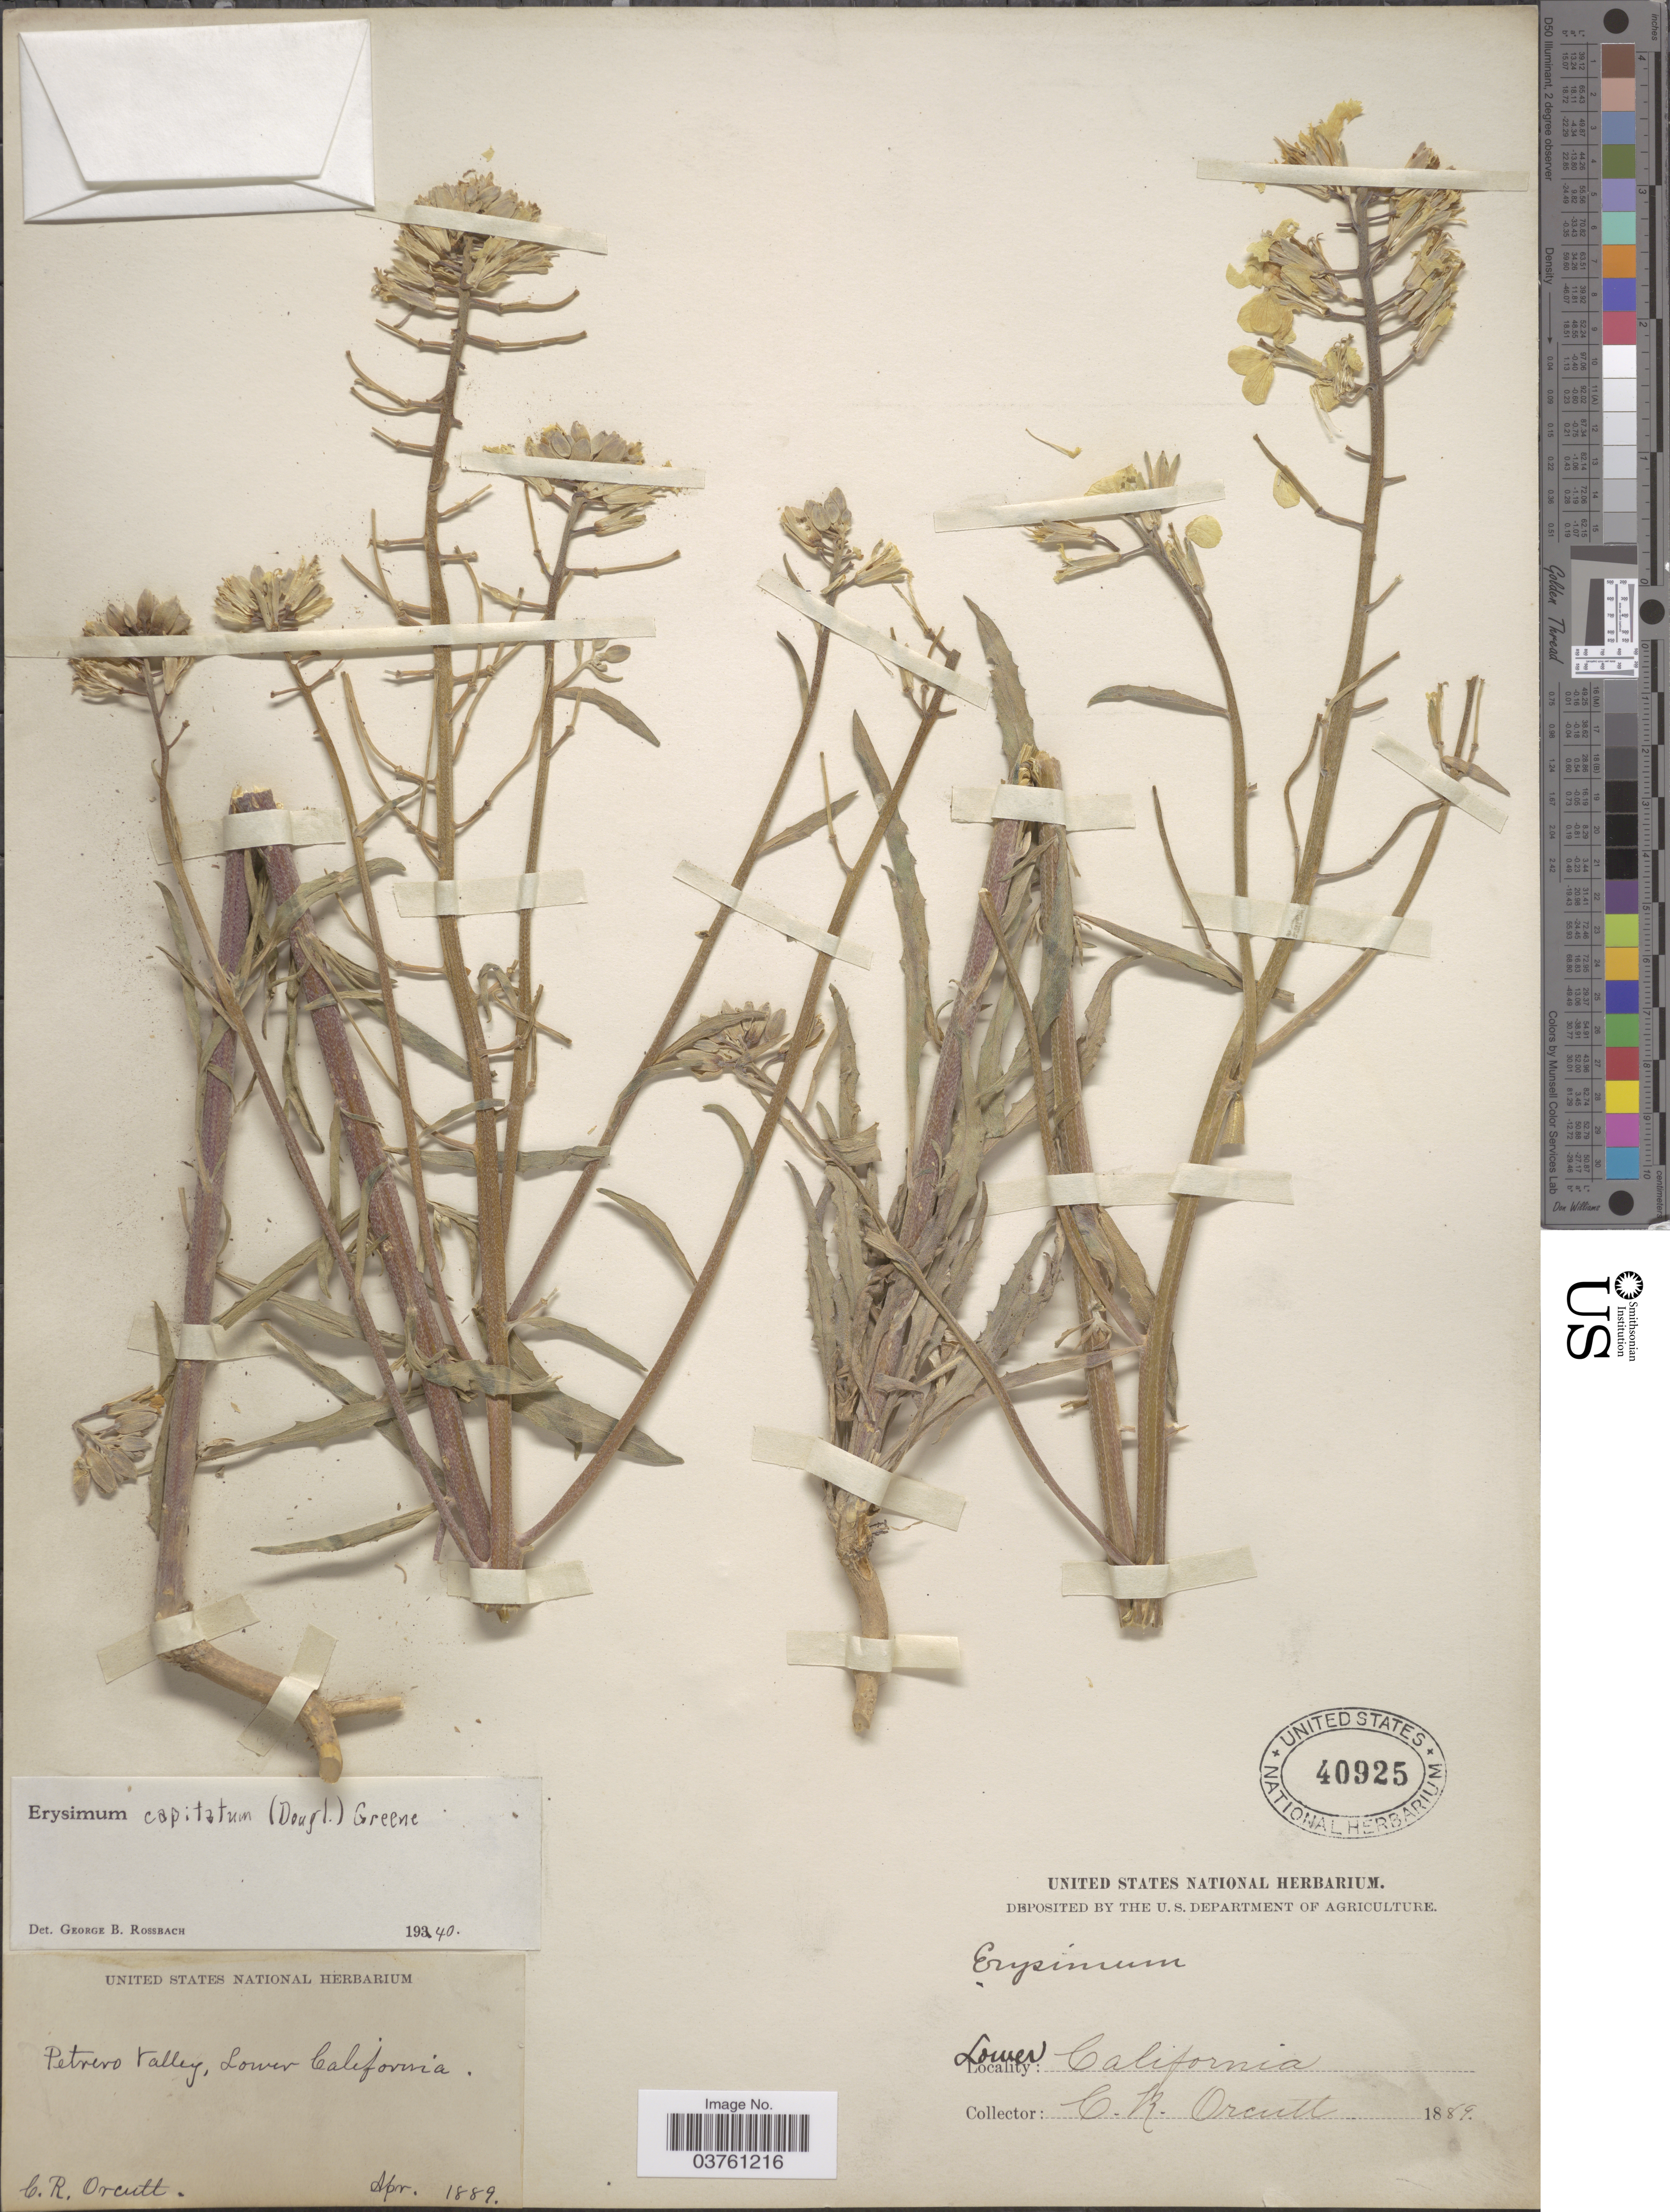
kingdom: Plantae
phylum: Tracheophyta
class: Magnoliopsida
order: Brassicales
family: Brassicaceae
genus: Erysimum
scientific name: Erysimum capitatum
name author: (Douglas ex Hook.) Greene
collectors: C. R. Orcutt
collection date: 1889-04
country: Mexico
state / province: Baja California Norte / Baja California Sur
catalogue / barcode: US 40925